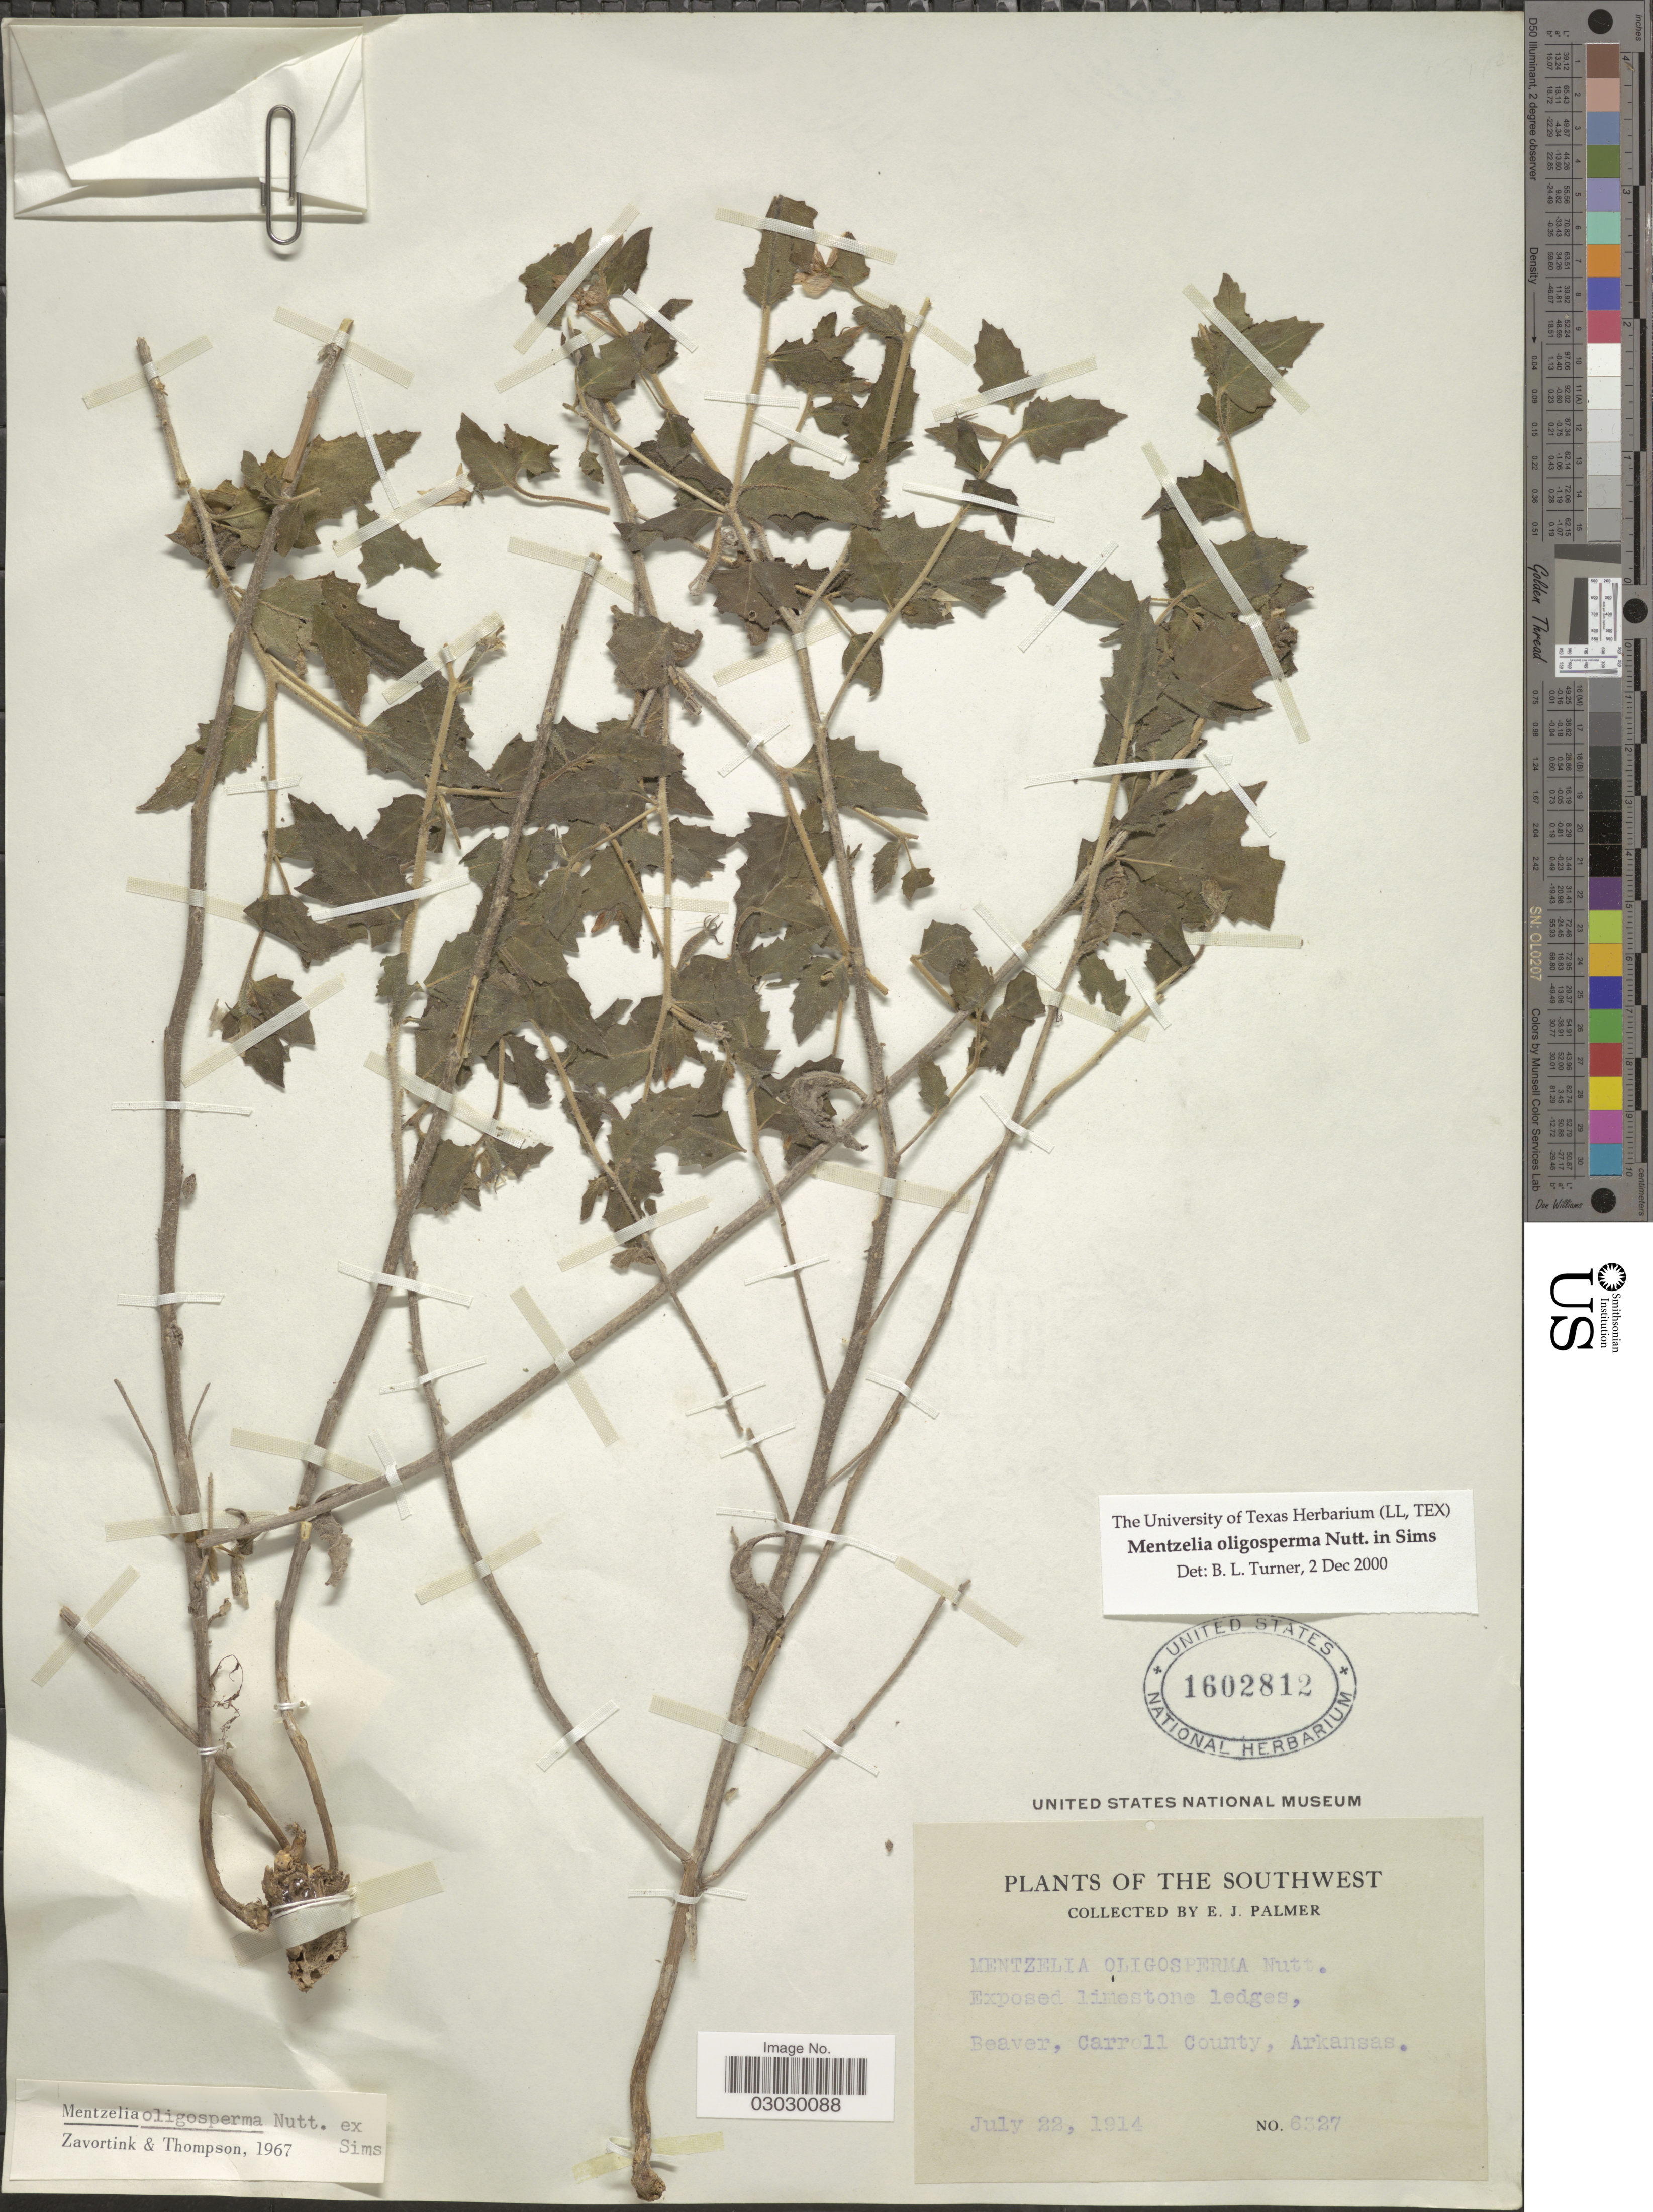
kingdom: Plantae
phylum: Tracheophyta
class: Magnoliopsida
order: Cornales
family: Loasaceae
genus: Mentzelia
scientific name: Mentzelia oligosperma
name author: Nutt. ex Sims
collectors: E. J. Palmer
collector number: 6327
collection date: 1914-07-22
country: United States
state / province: Arkansas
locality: Southwest. Beaver, Carrell County.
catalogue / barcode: US 1602812